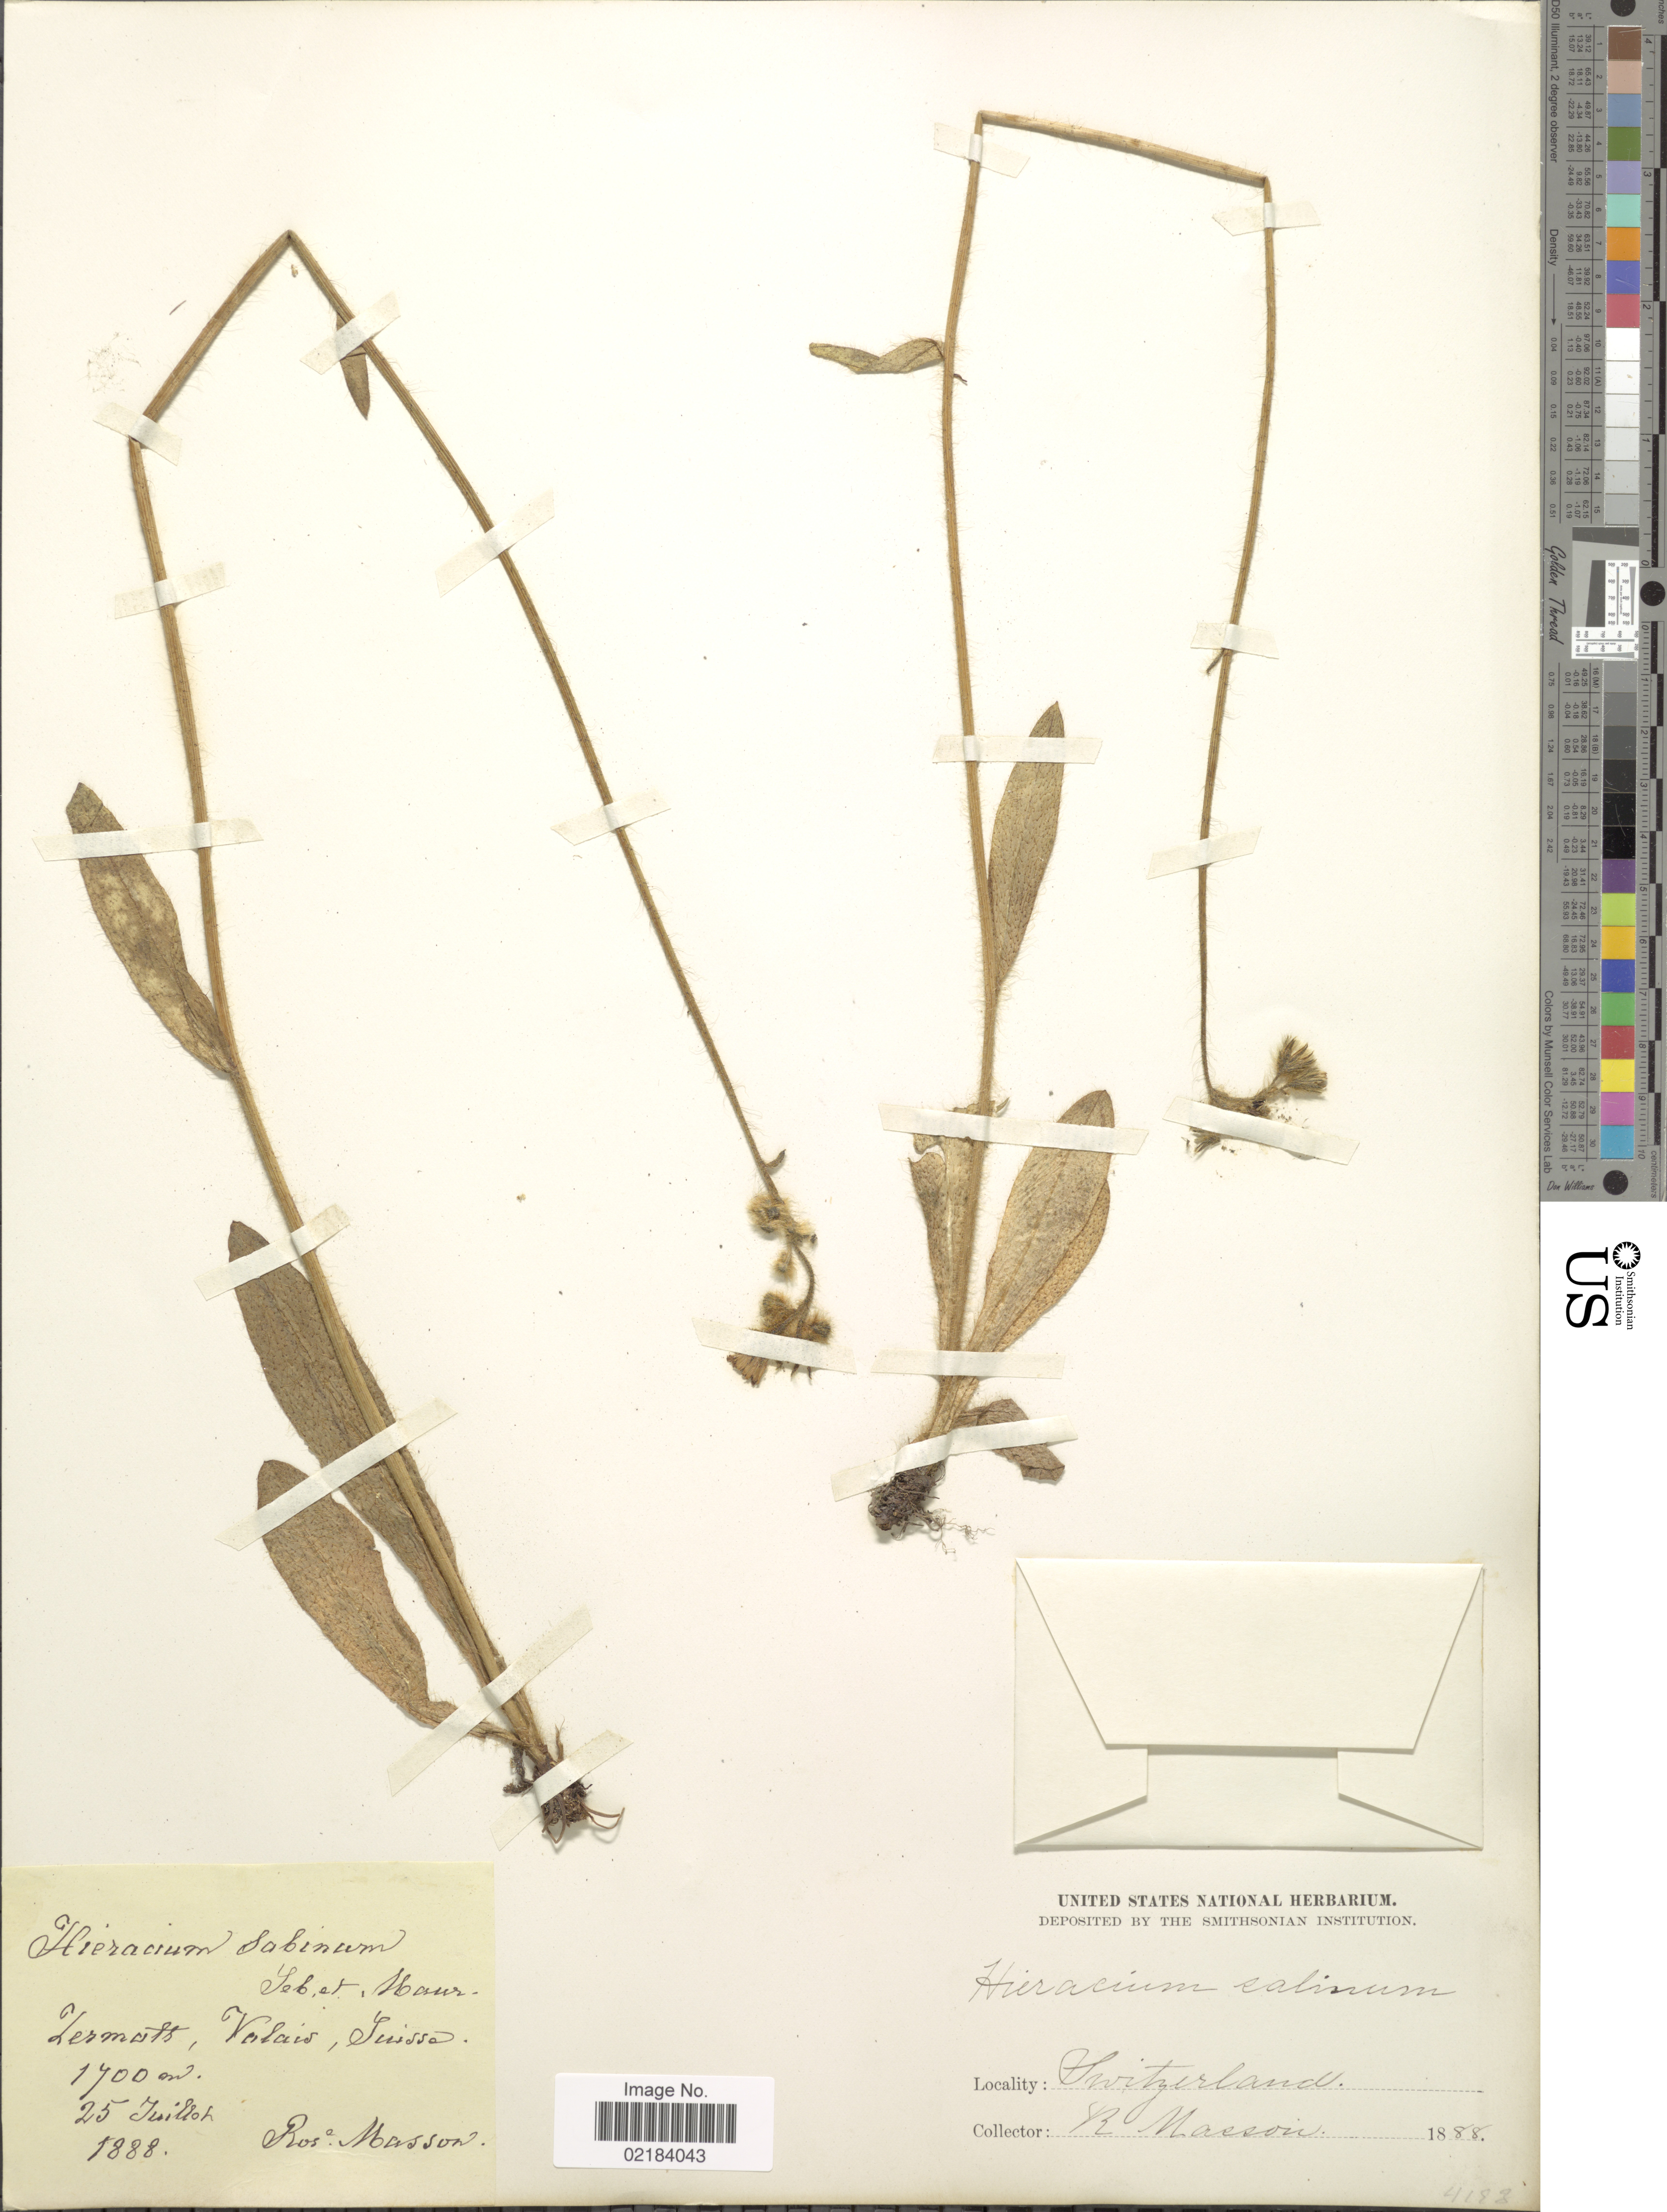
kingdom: Plantae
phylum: Tracheophyta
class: Magnoliopsida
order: Asterales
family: Asteraceae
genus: Hieracium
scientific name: Hieracium sabinum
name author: Sebast.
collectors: R. Masson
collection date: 1888-07-25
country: Switzerland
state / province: Valais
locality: Zermatts, Suisse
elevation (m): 1700